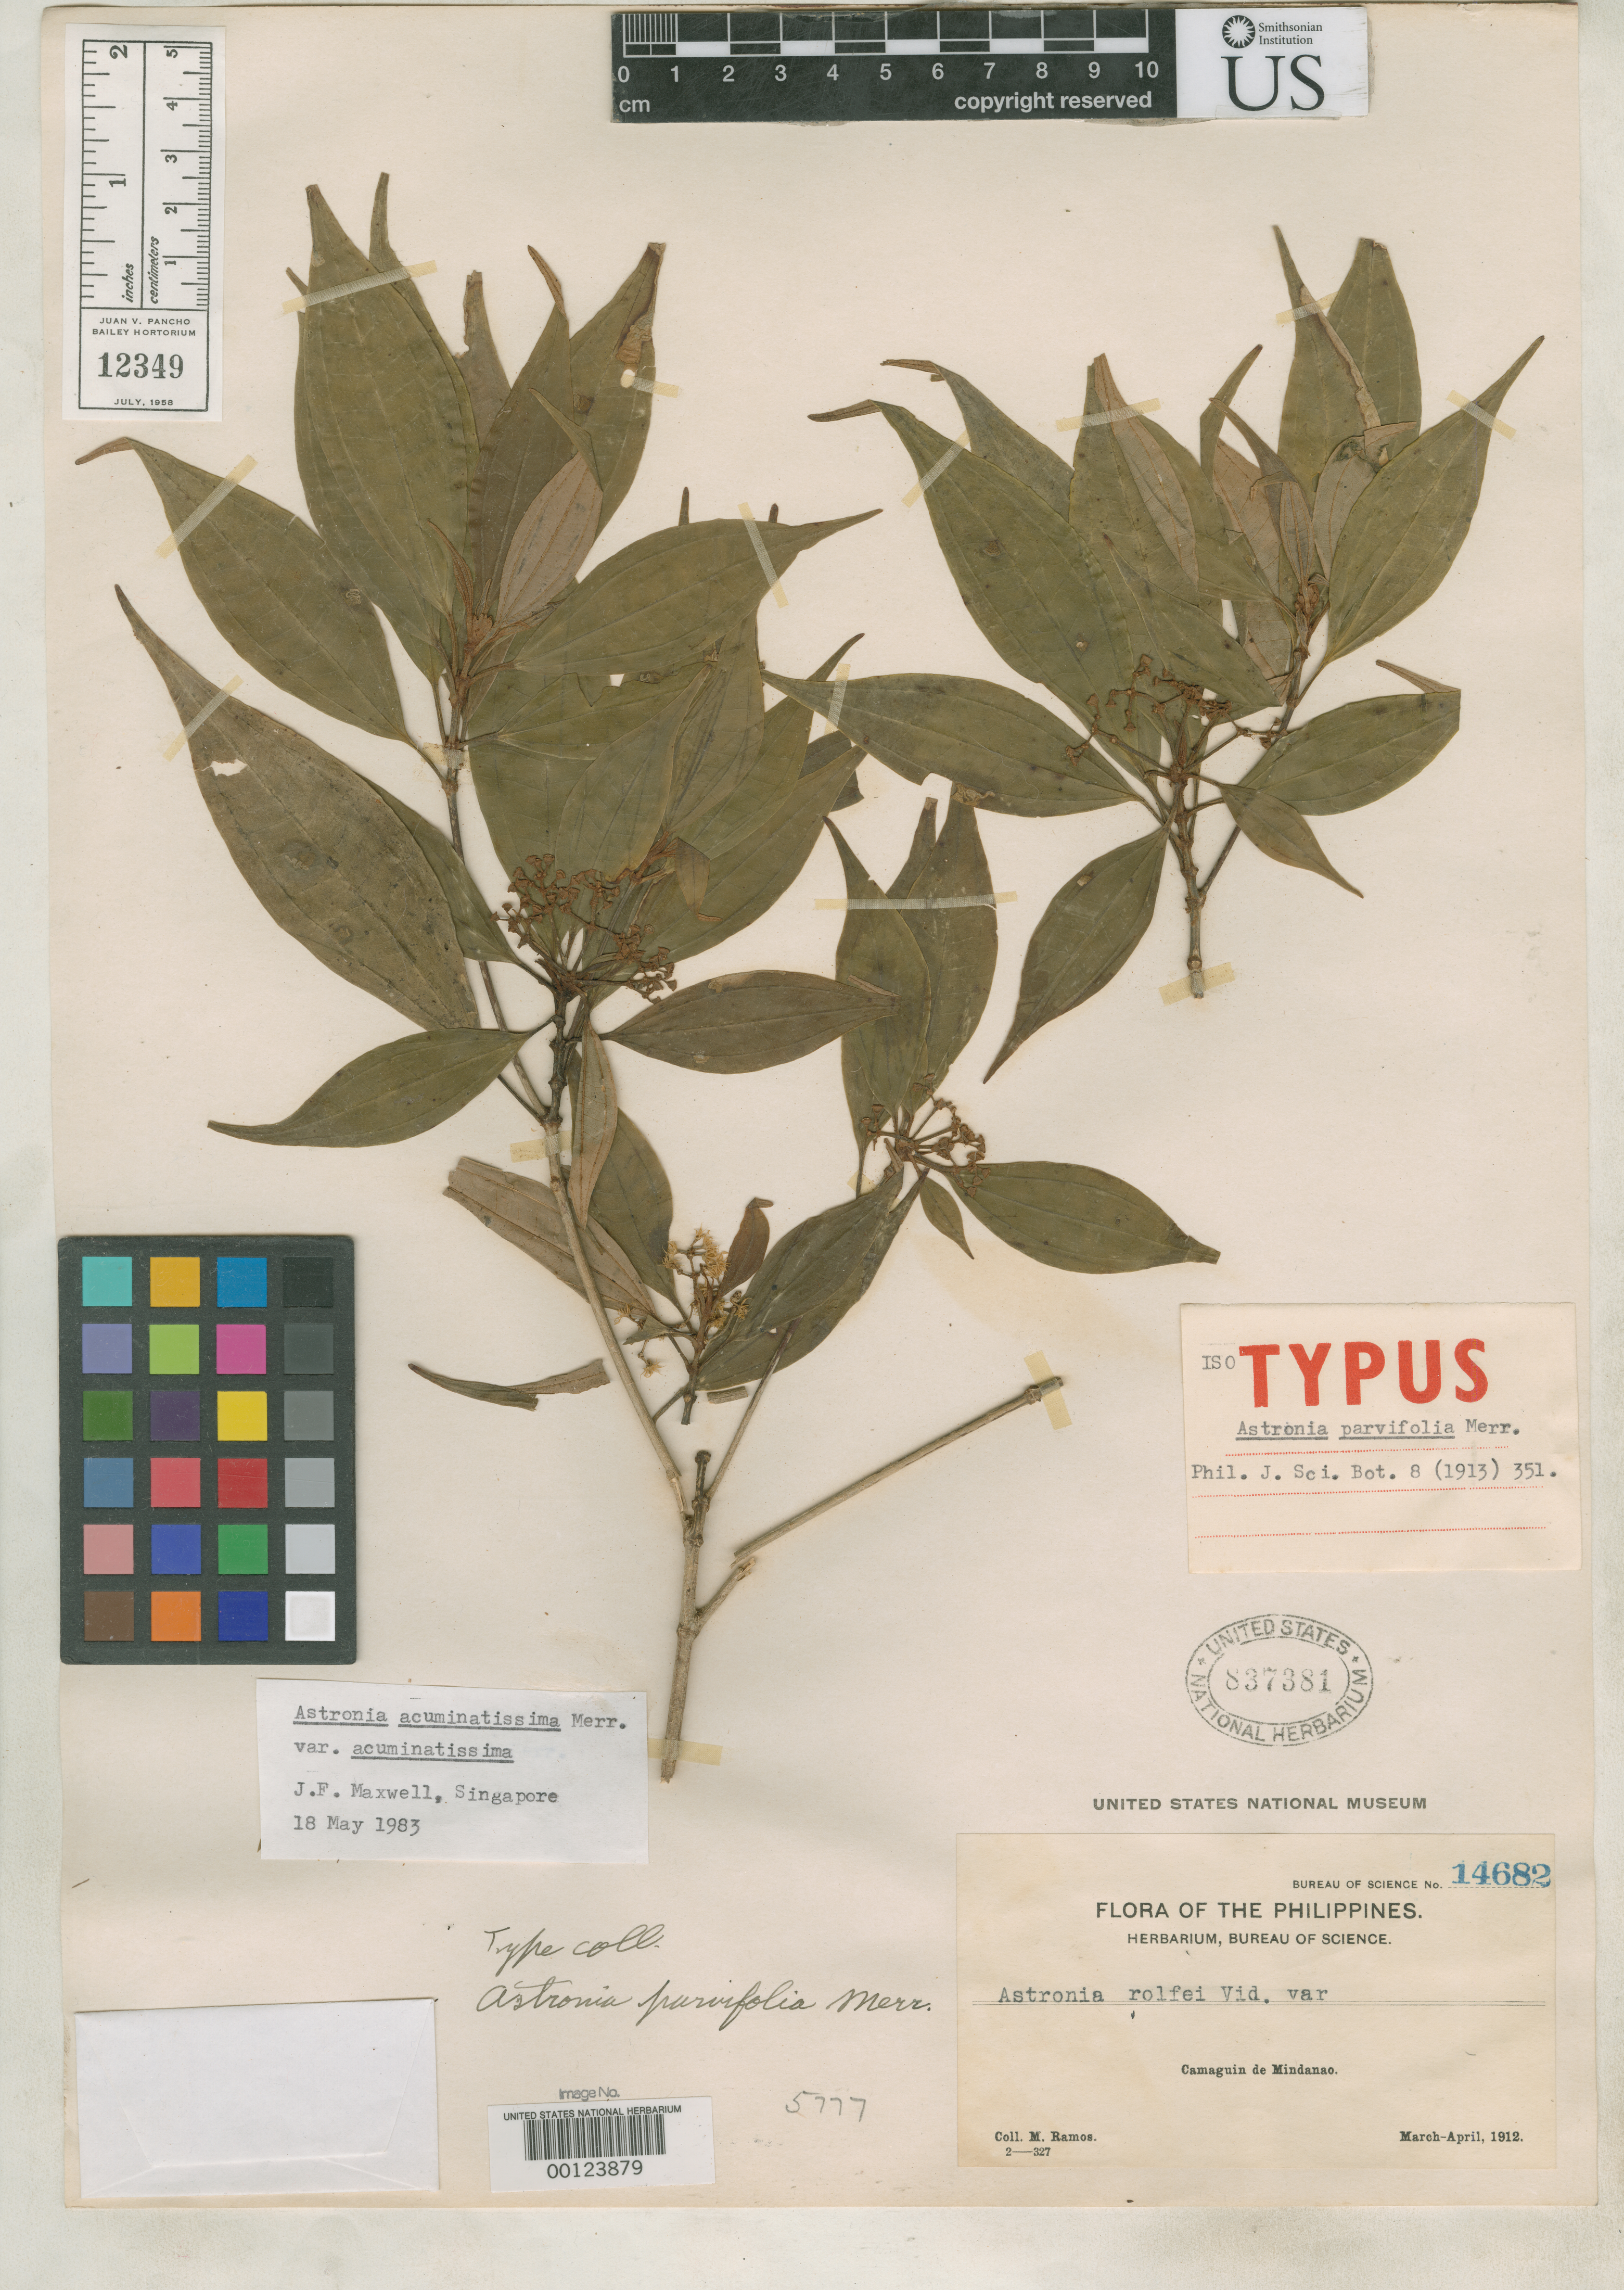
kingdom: Plantae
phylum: Tracheophyta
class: Magnoliopsida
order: Myrtales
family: Melastomataceae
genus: Astronia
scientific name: Astronia parvifolia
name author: Merr.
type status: Isotype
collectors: M. Ramos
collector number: Bur. Sci. 14682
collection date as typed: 24 Mar 1912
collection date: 1912-03-24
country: Philippines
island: Mindanao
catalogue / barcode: US 837381